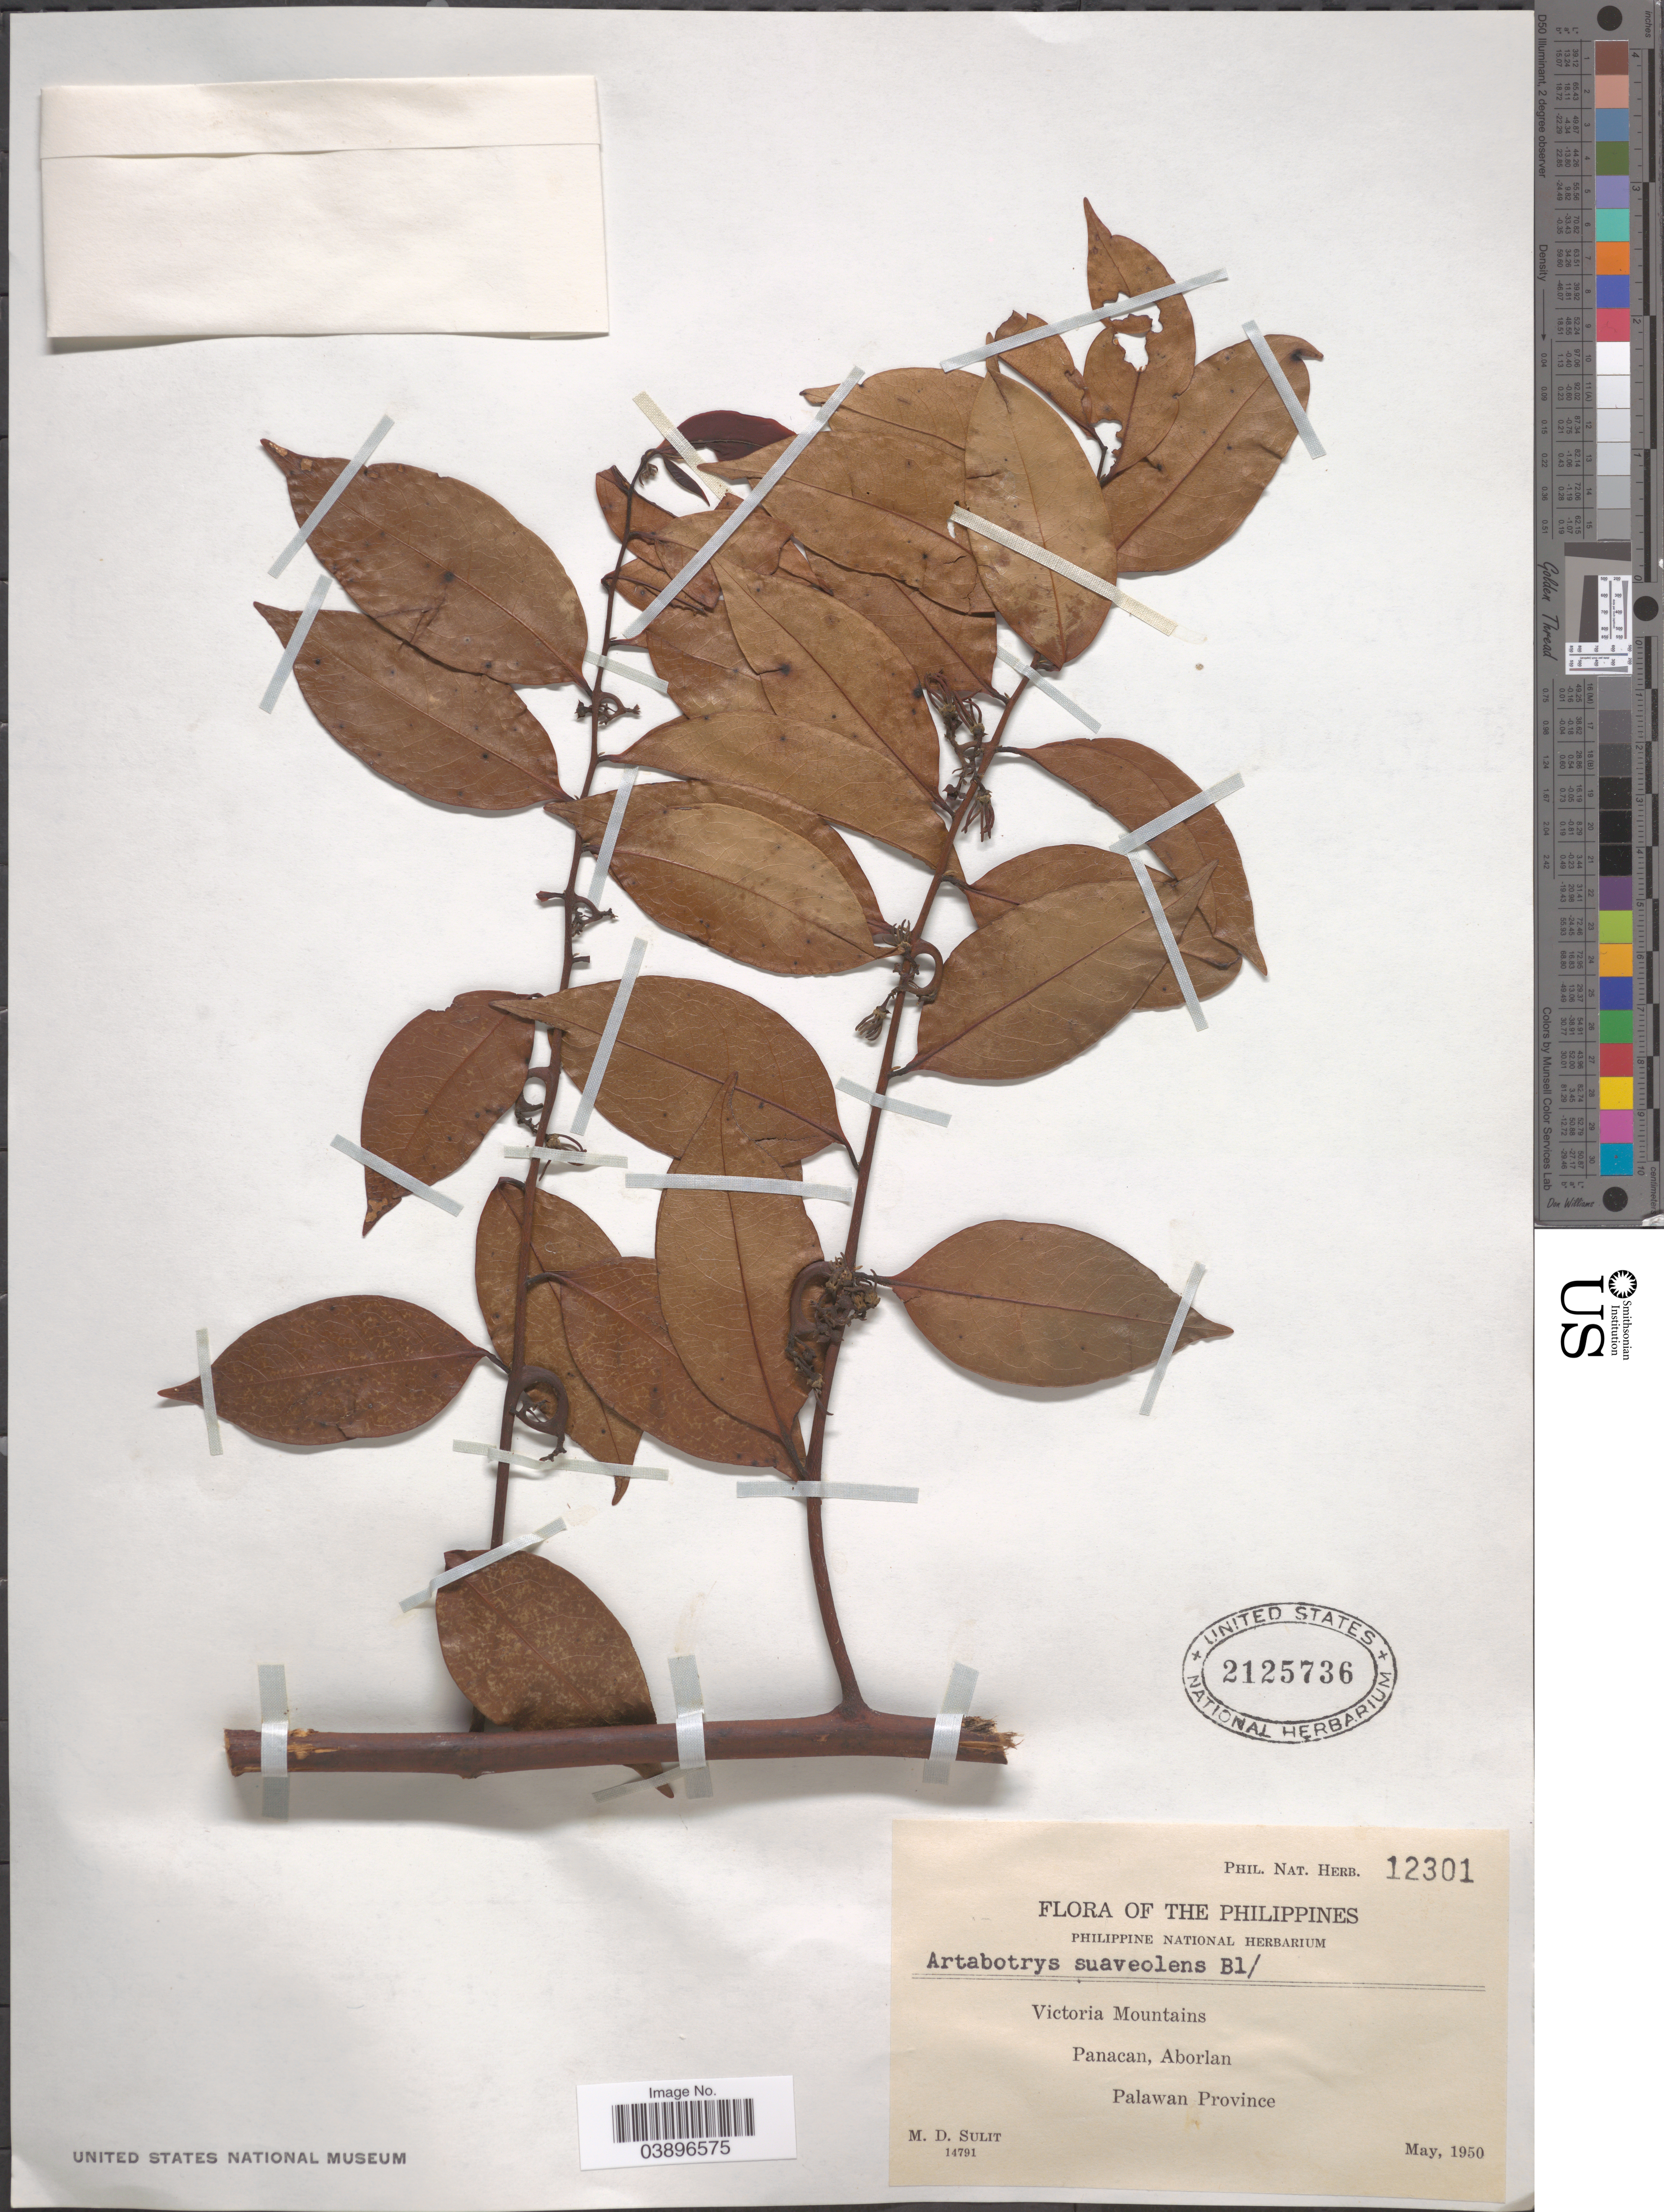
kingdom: Plantae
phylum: Tracheophyta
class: Magnoliopsida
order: Magnoliales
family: Annonaceae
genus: Artabotrys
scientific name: Artabotrys suaveolens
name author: (Blume) Blume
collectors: M. Sulit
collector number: Phil. Nat. Herb. 12301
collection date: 1950-05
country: Philippines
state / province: Mimaropa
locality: Victoria Mountains, Panacan, Aborlan, Palawan Province.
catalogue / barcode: US 2125736